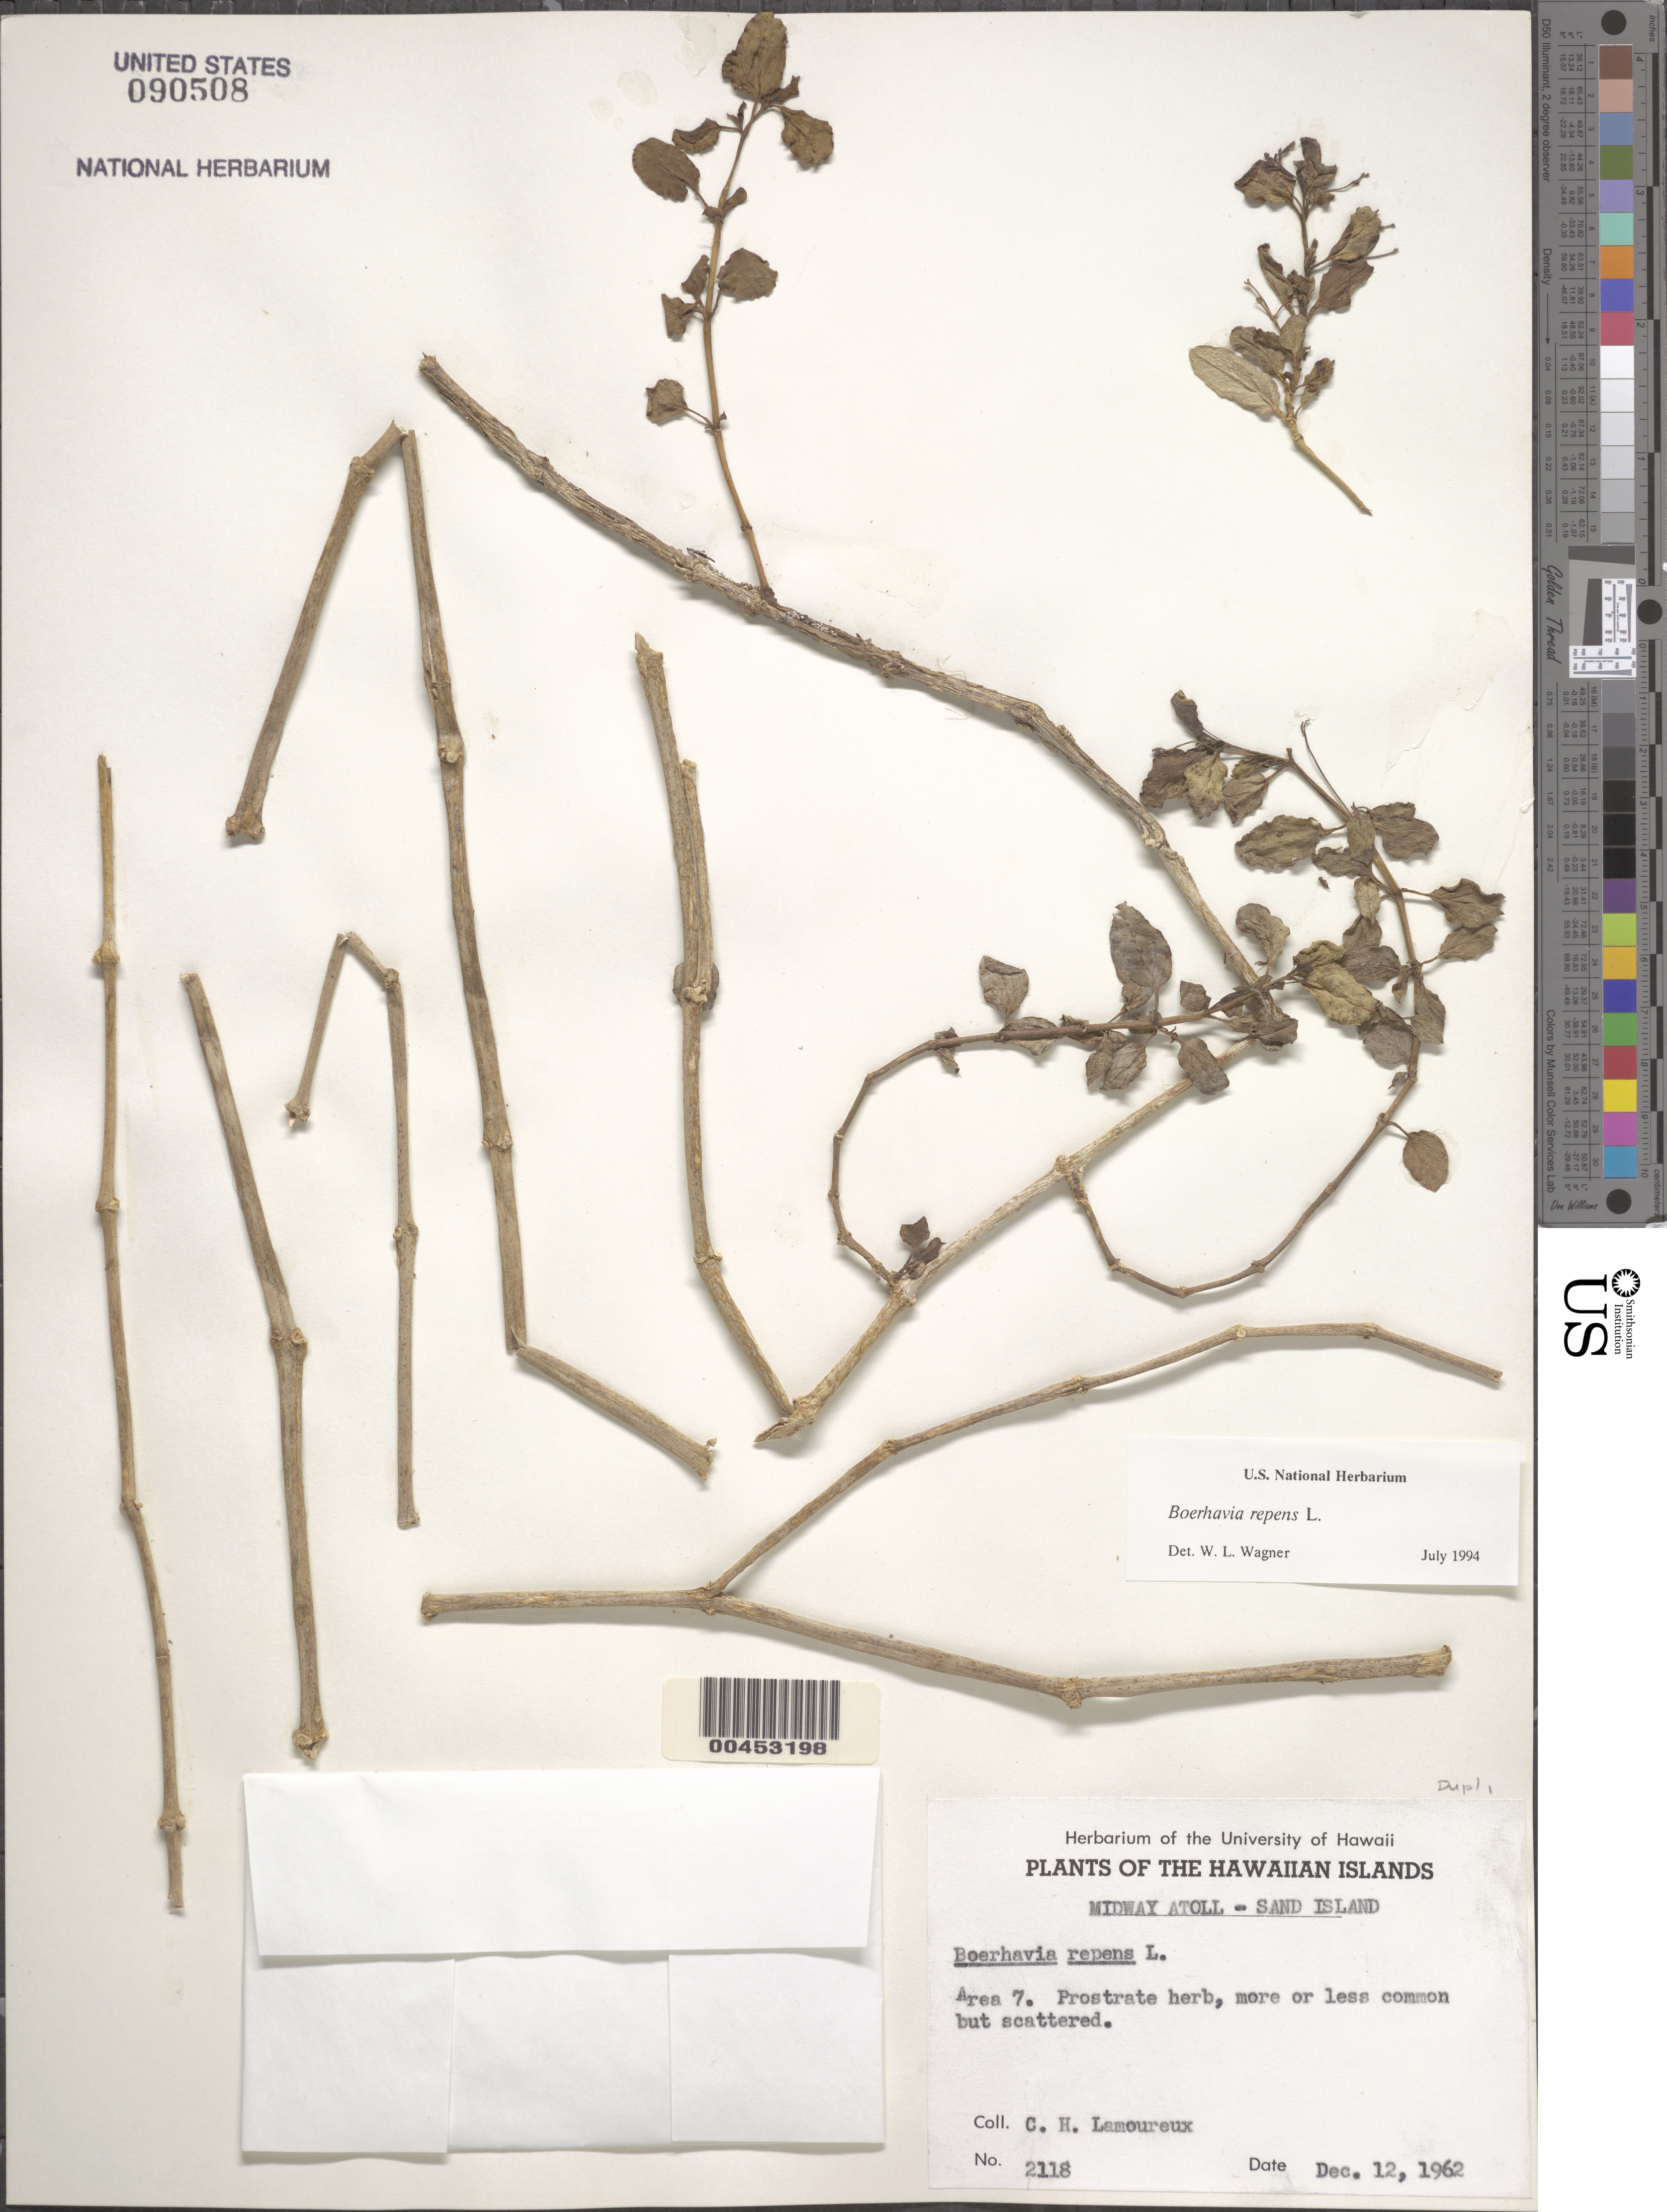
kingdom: Plantae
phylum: Tracheophyta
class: Magnoliopsida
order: Caryophyllales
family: Nyctaginaceae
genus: Boerhavia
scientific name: Boerhavia repens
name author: L.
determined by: Wagner, W. L., (BOT), Smithsonian Institution - National Museum of Natural History (UNITED STATES)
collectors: C. H. Lamoureux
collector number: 2118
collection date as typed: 12 Dec 1962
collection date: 1962-12-12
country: U.S. Administered Pacific Islands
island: Midway Atoll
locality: Area 7, Sand Islet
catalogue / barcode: US 90508